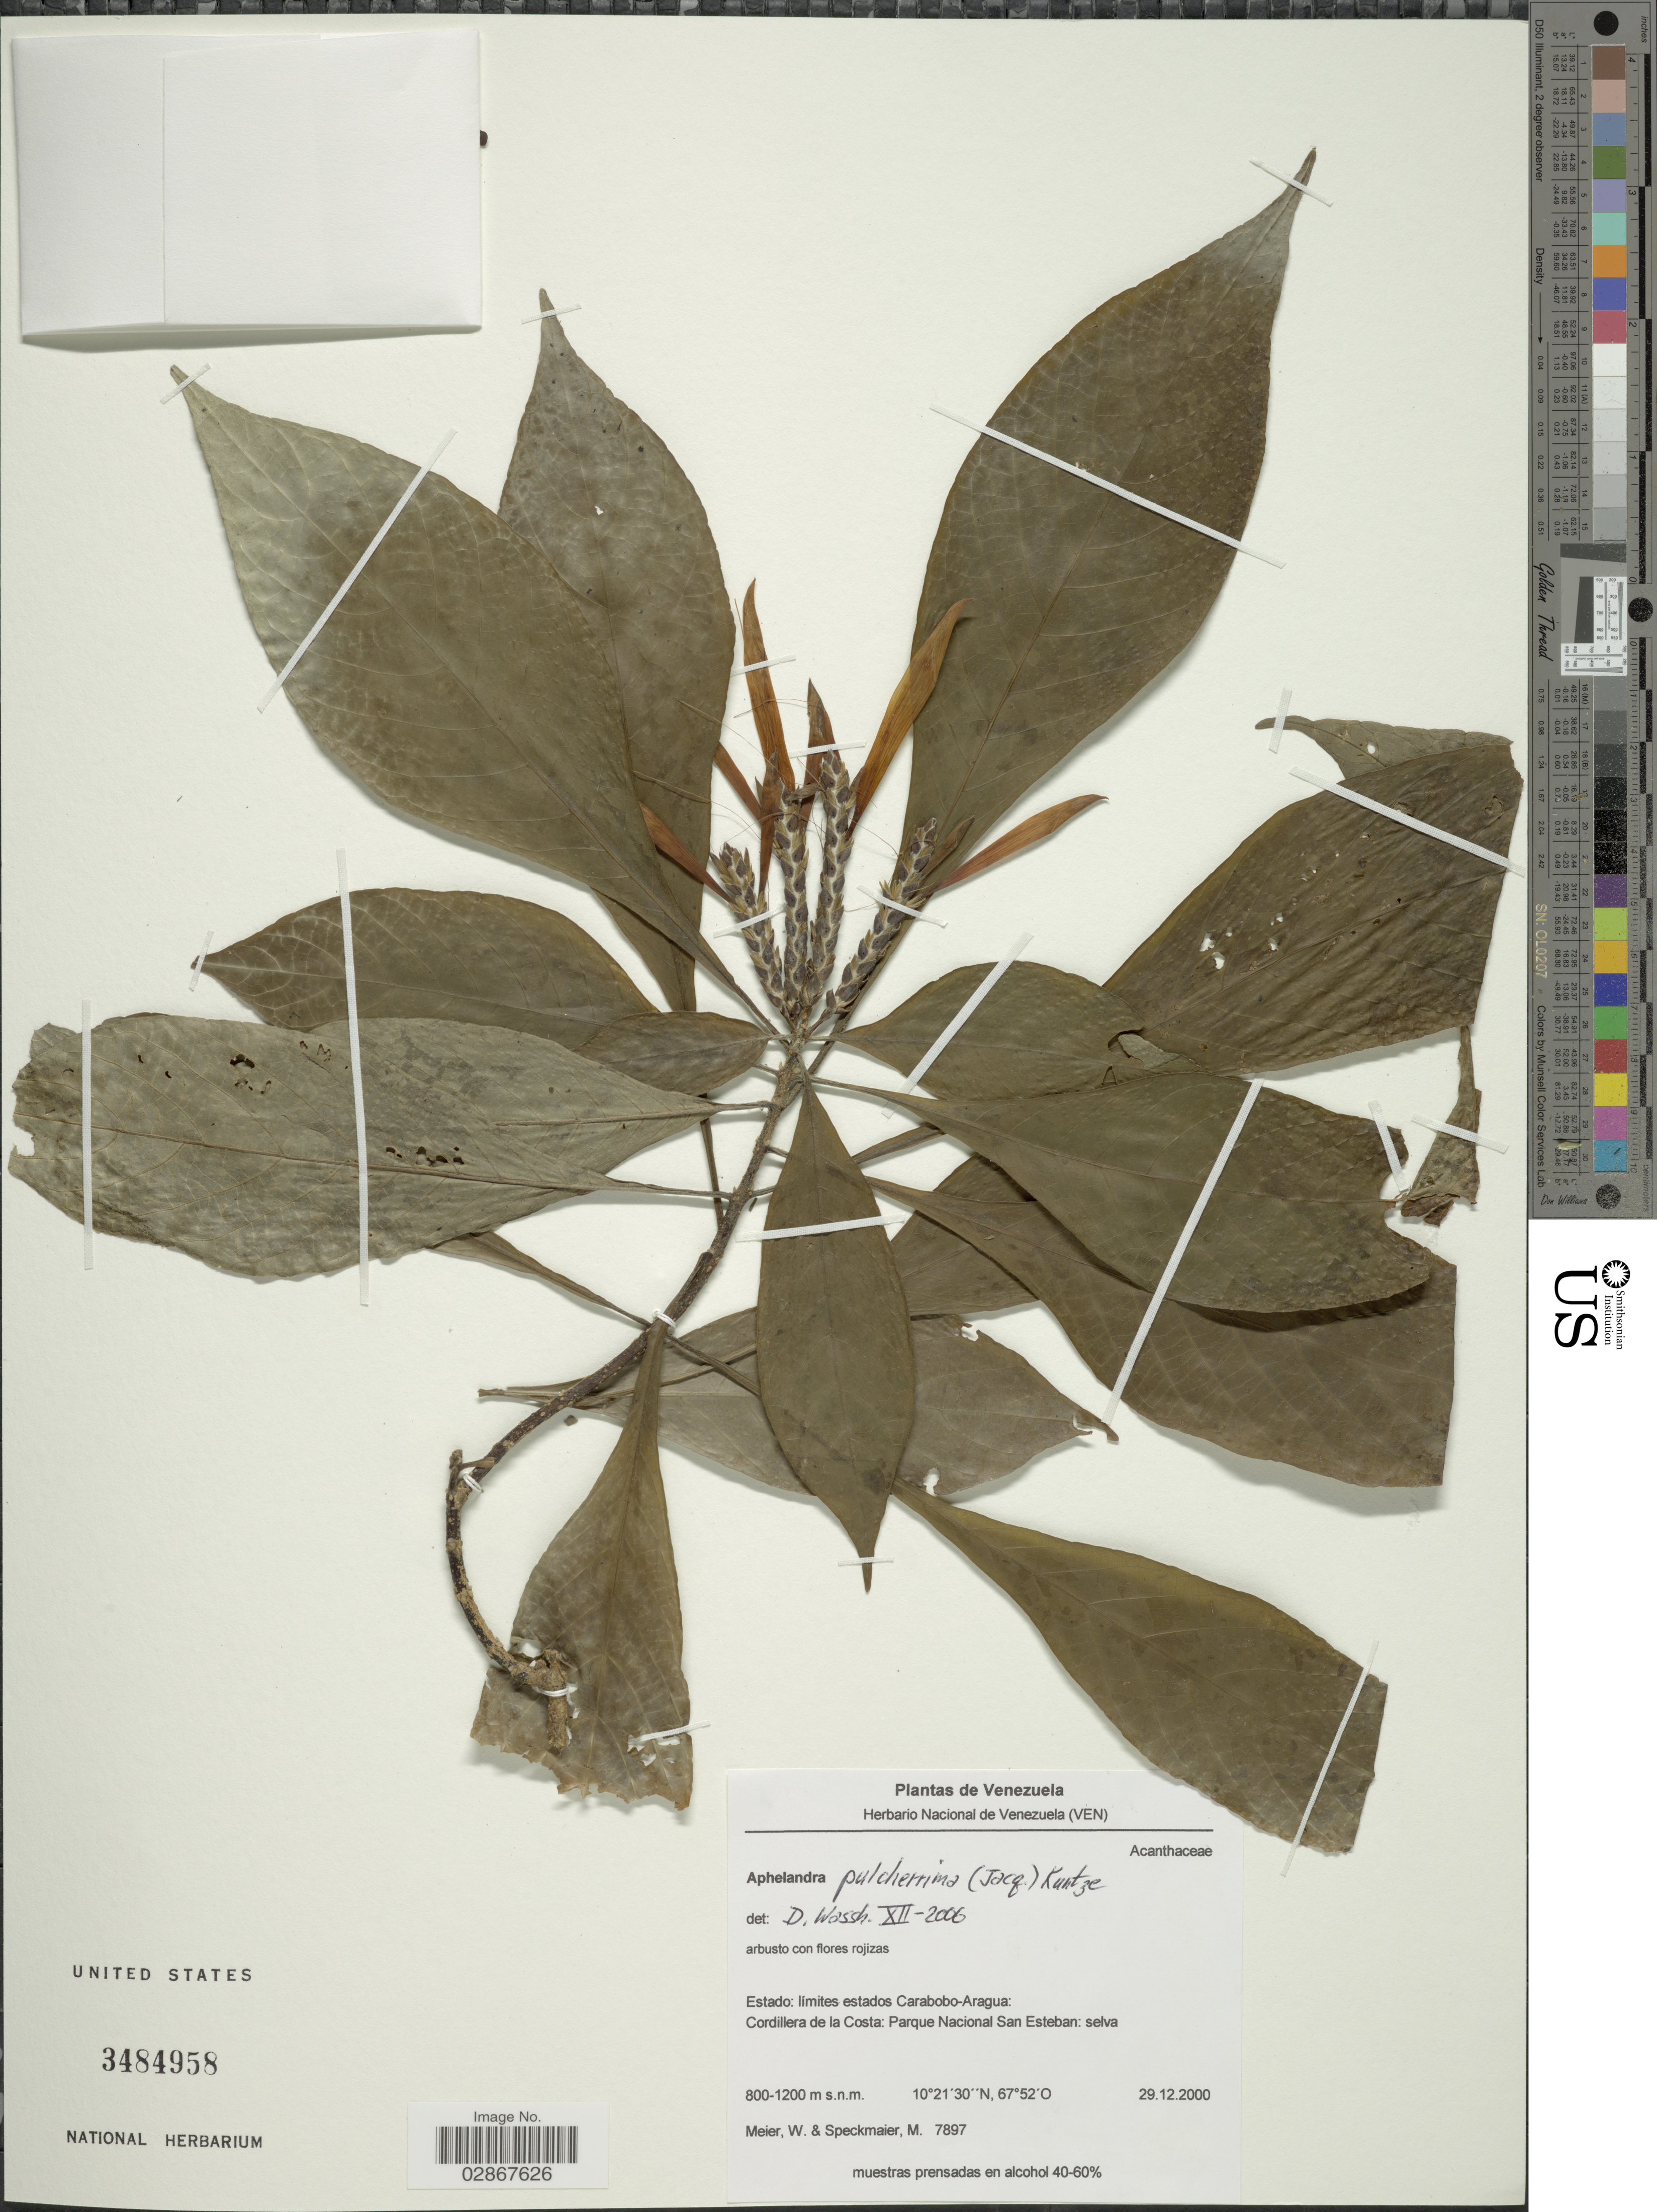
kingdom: Plantae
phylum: Tracheophyta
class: Magnoliopsida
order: Lamiales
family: Acanthaceae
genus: Aphelandra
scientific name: Aphelandra pulcherrima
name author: (Jacq.) Kunth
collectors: W. Meier & M. Speckmaier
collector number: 7897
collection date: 2000-12-29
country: Venezuela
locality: Estado: límites estados Carabobo-Aragua: Cordillera de la Costa: Parque Nacional San Esteban.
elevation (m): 800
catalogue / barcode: US 3484958